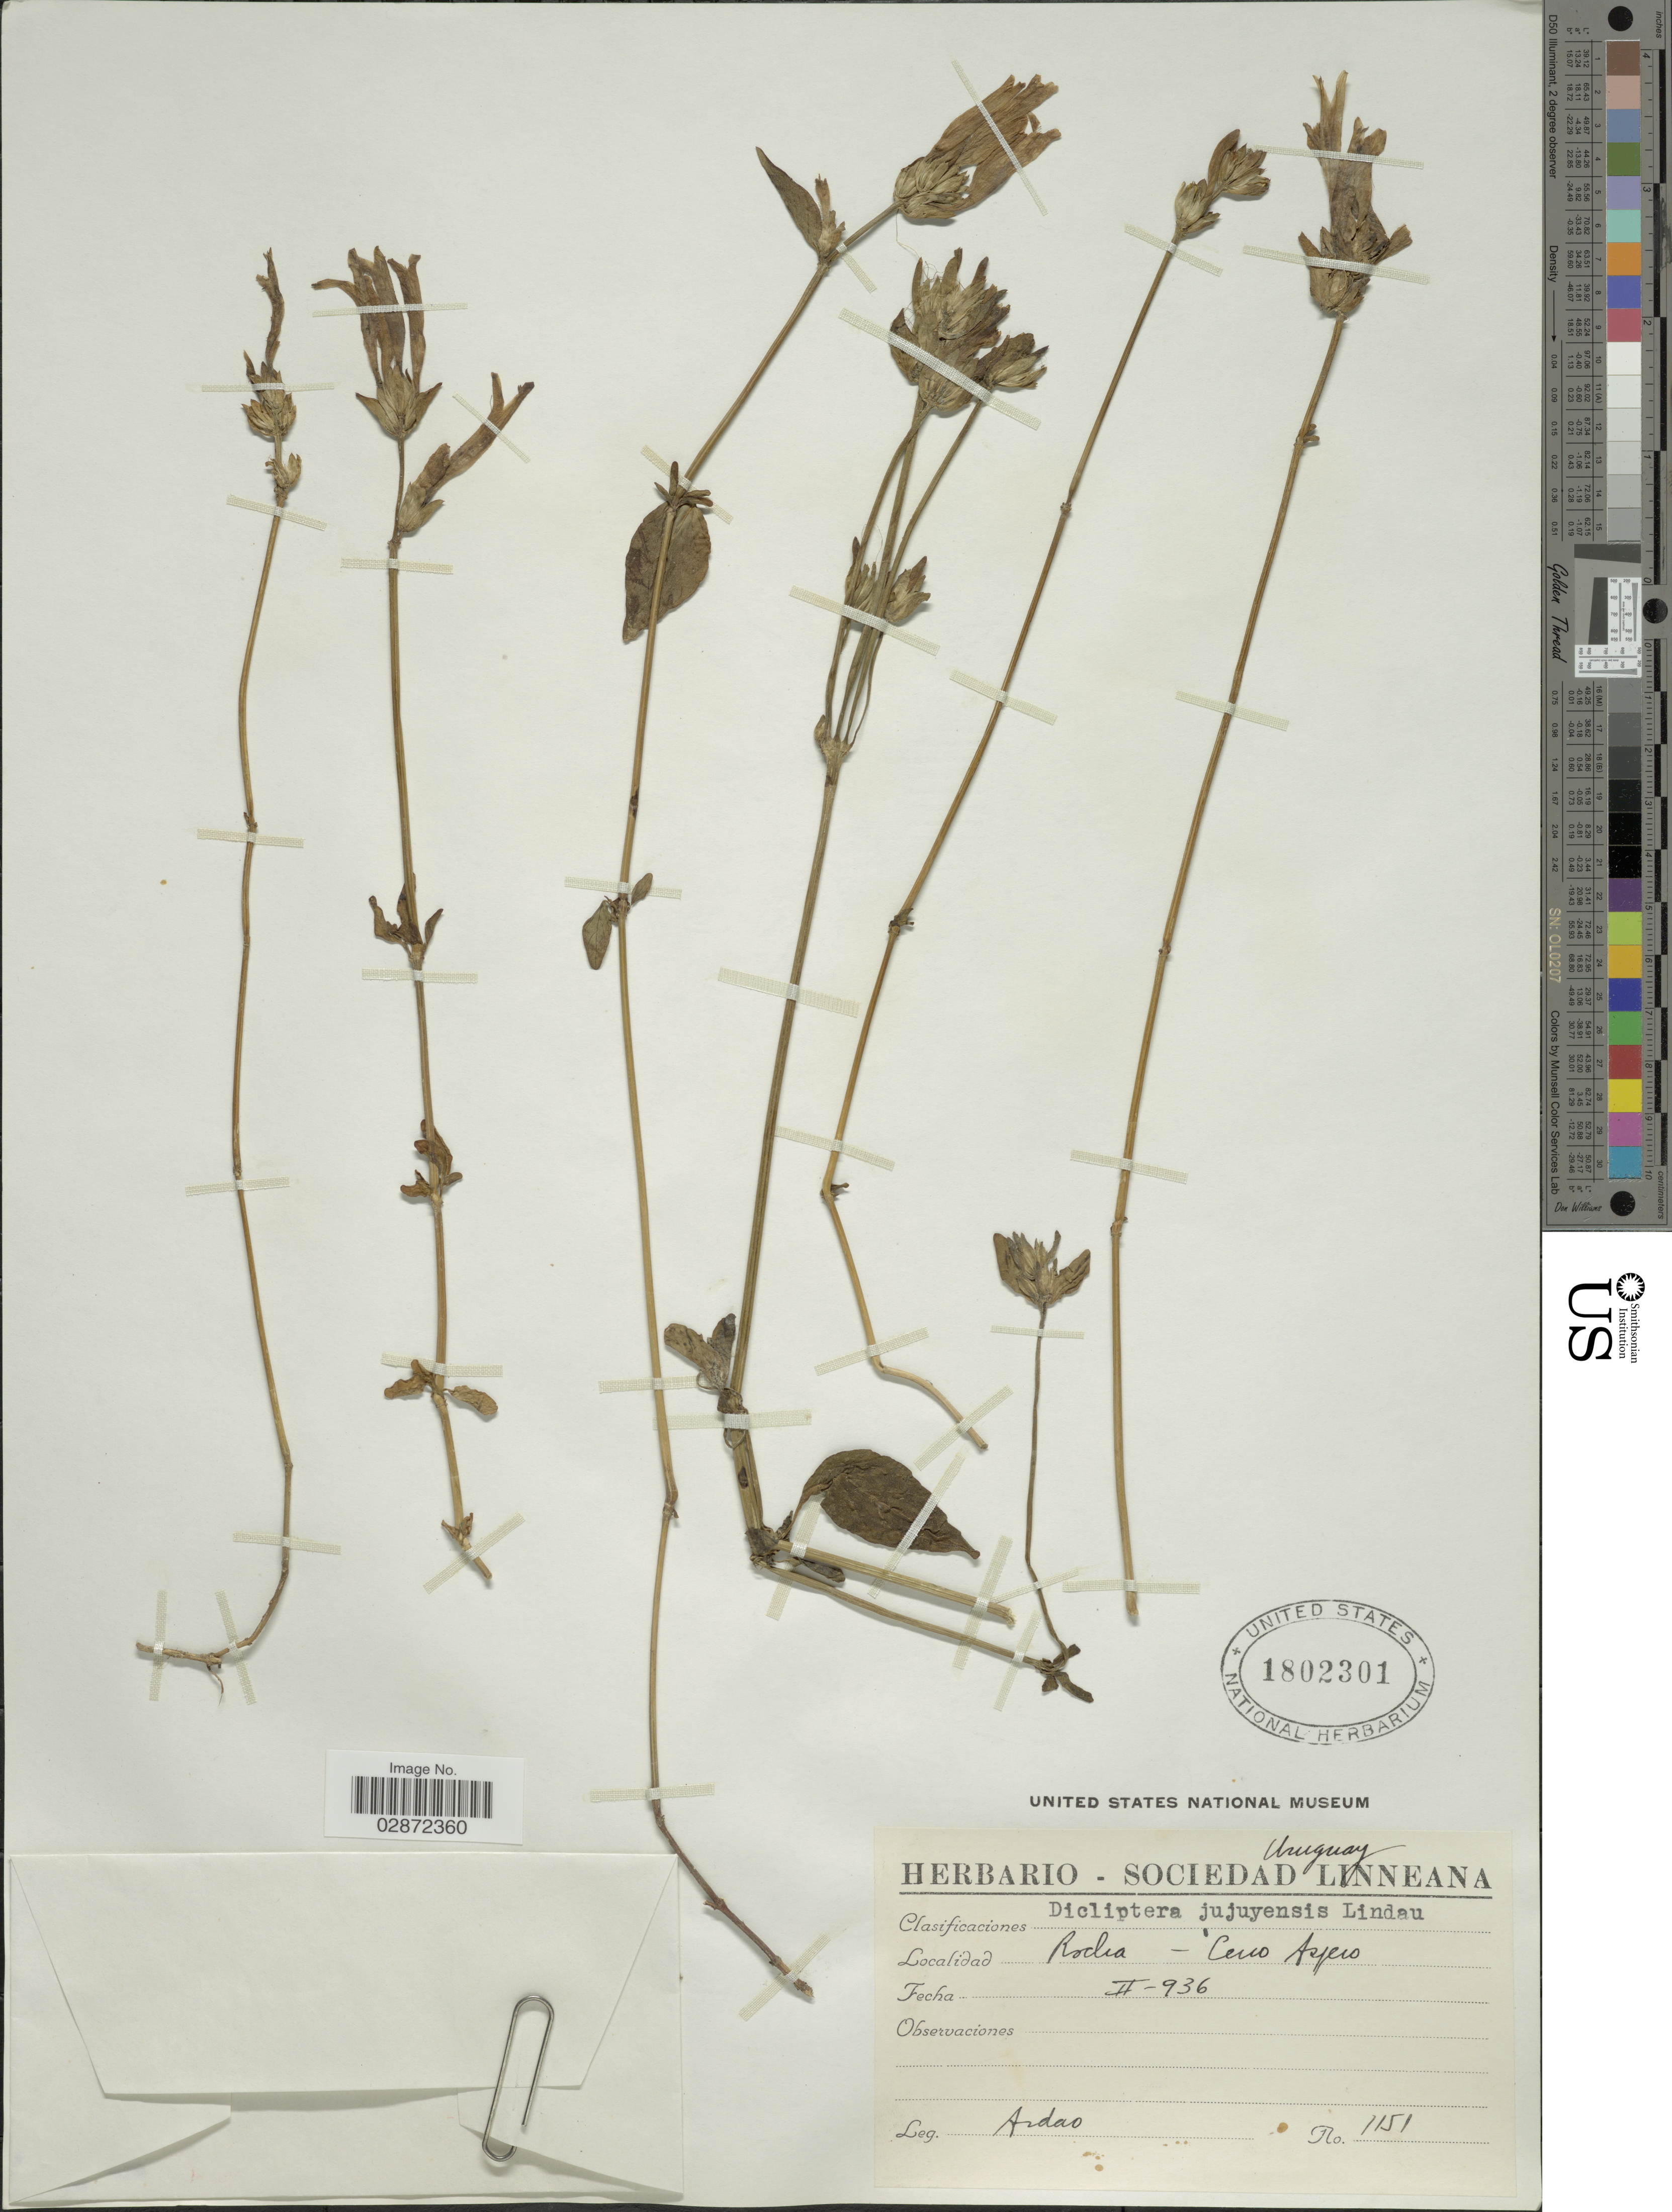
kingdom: Plantae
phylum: Tracheophyta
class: Magnoliopsida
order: Lamiales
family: Acanthaceae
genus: Dicliptera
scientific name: Dicliptera squarrosa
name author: Nees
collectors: Ardao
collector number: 1151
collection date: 1936-02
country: Uruguay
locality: Rodia- Cerro Aspero.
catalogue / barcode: US 1802301